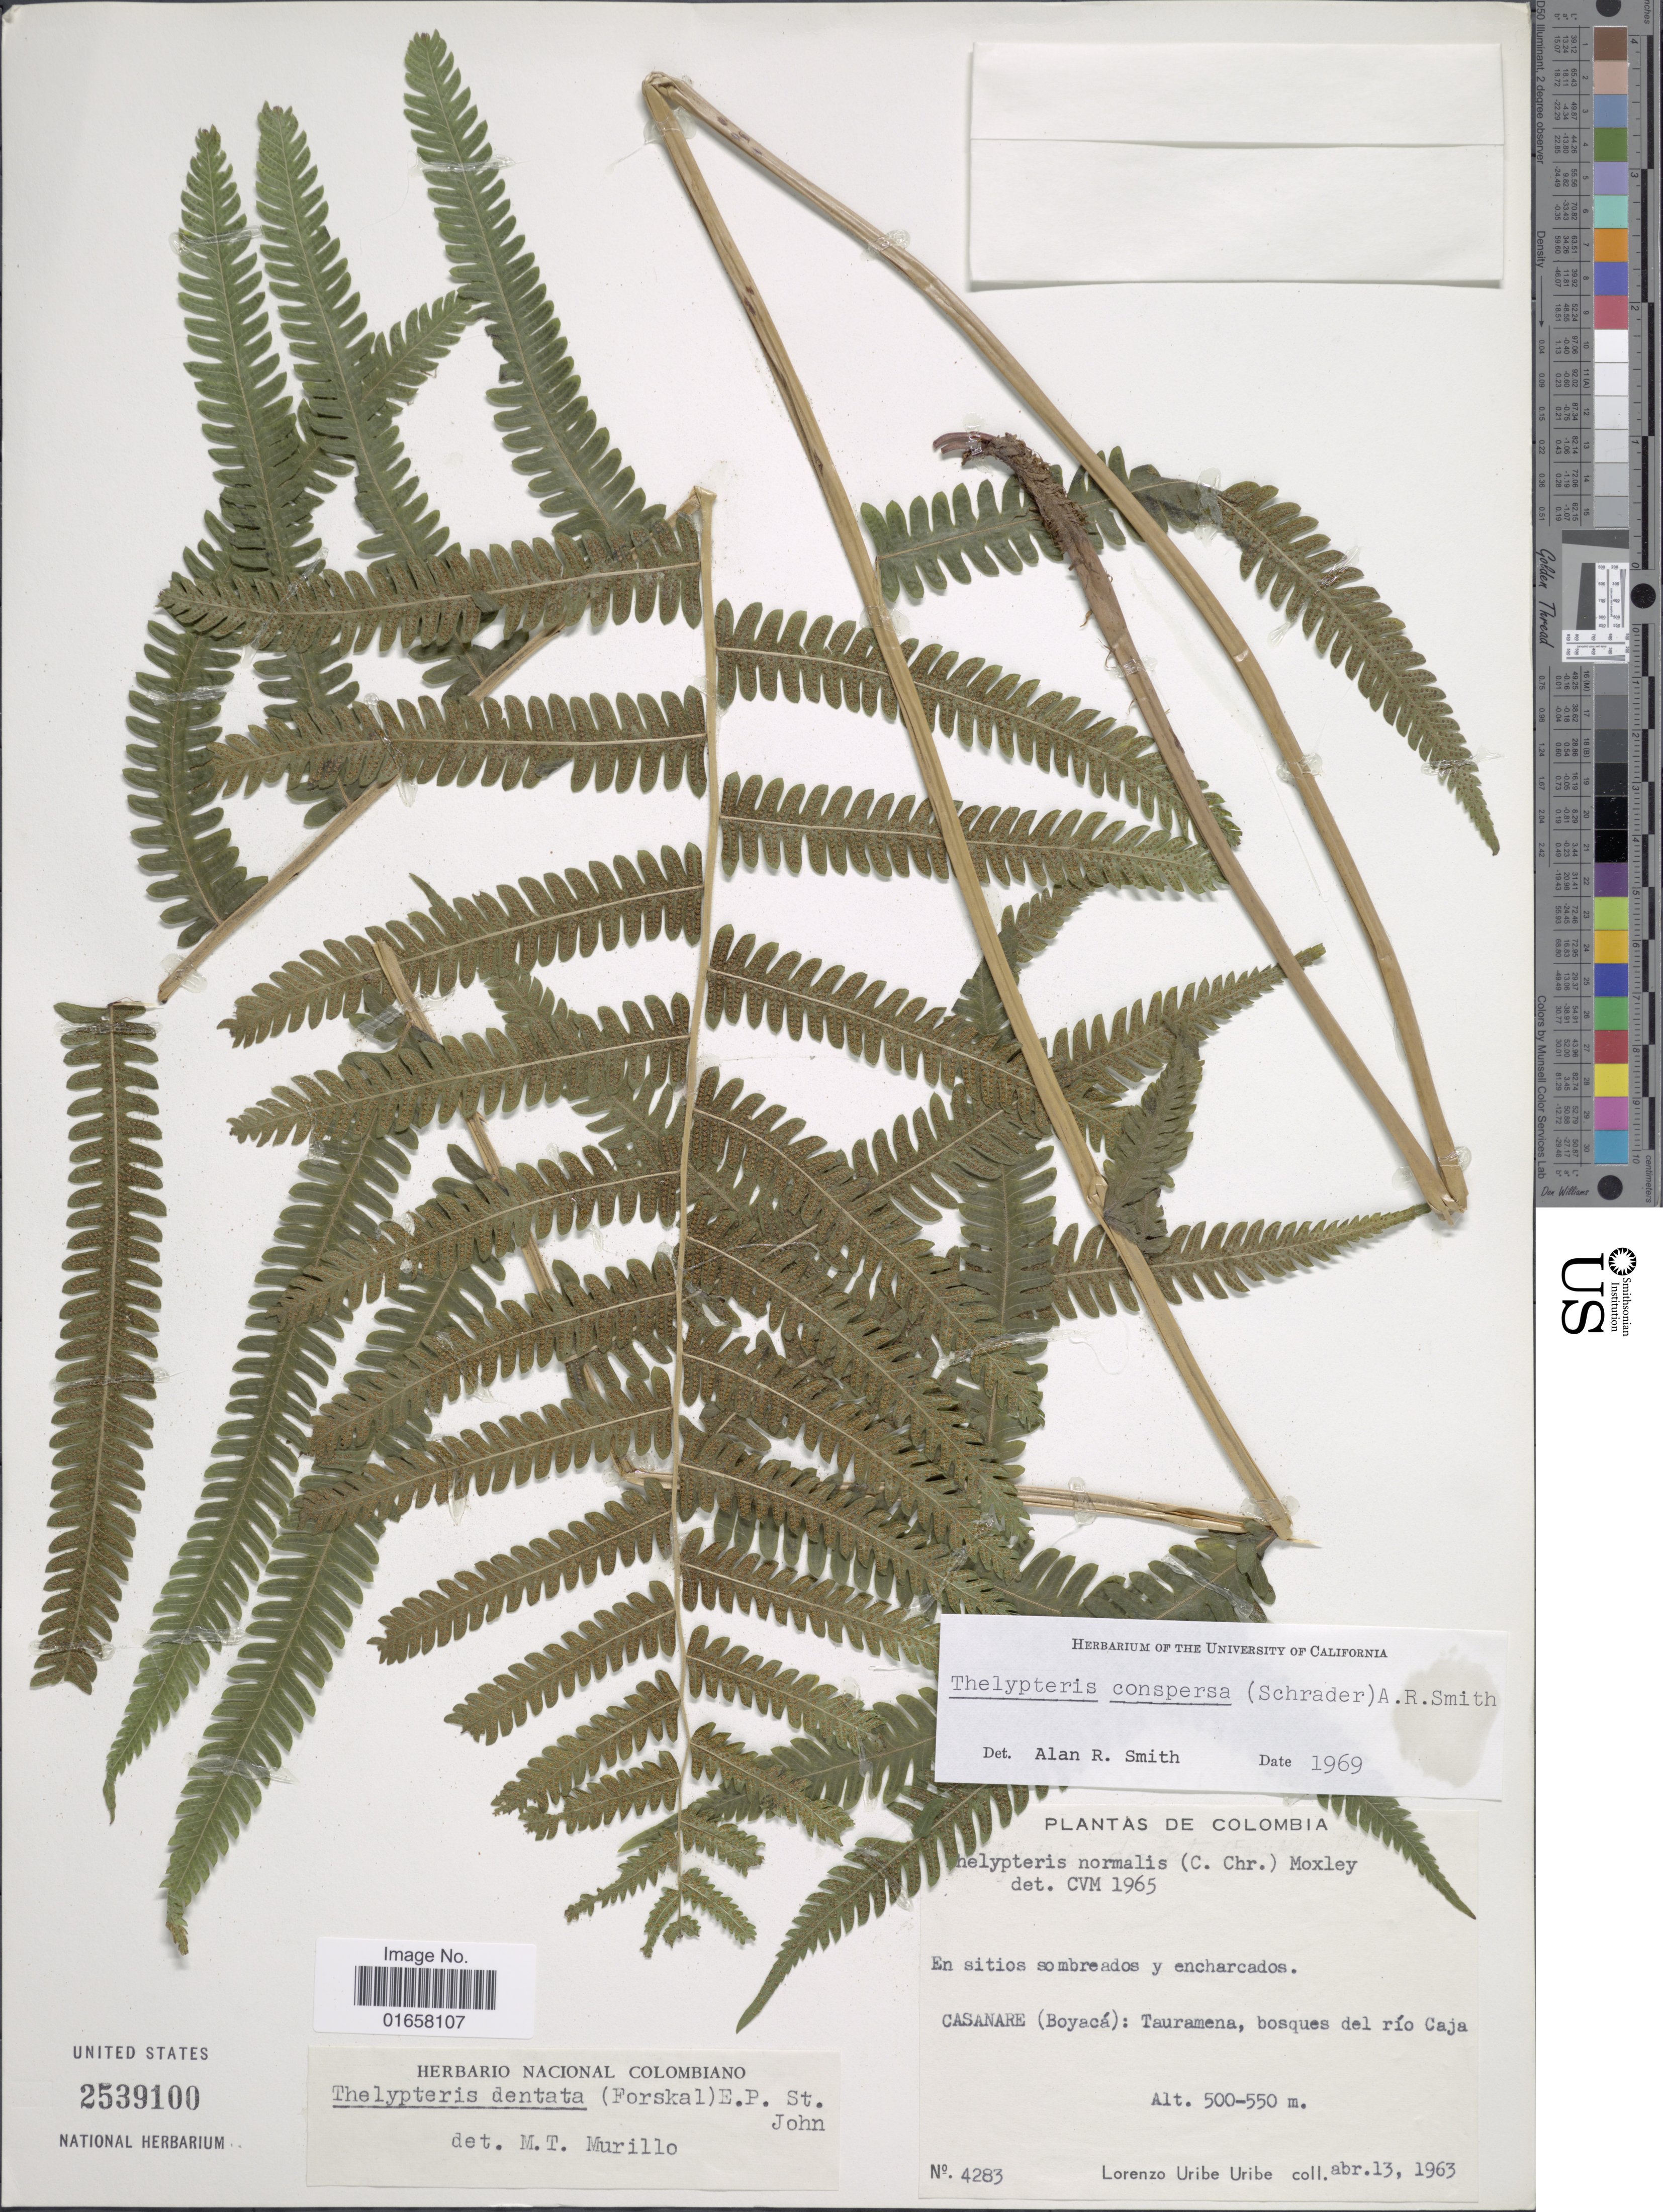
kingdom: Plantae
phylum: Tracheophyta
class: Polypodiopsida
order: Polypodiales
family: Thelypteridaceae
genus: Christella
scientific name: Christella conspersa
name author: (Schrad.) Á. Löve & D. Löve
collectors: L. Uribe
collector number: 4283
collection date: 1963-04-13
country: Colombia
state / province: Boyacá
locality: Colombia, Casanare (Boyacá): Tauramena, bosque del río Caja.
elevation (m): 500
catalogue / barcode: US 2539100